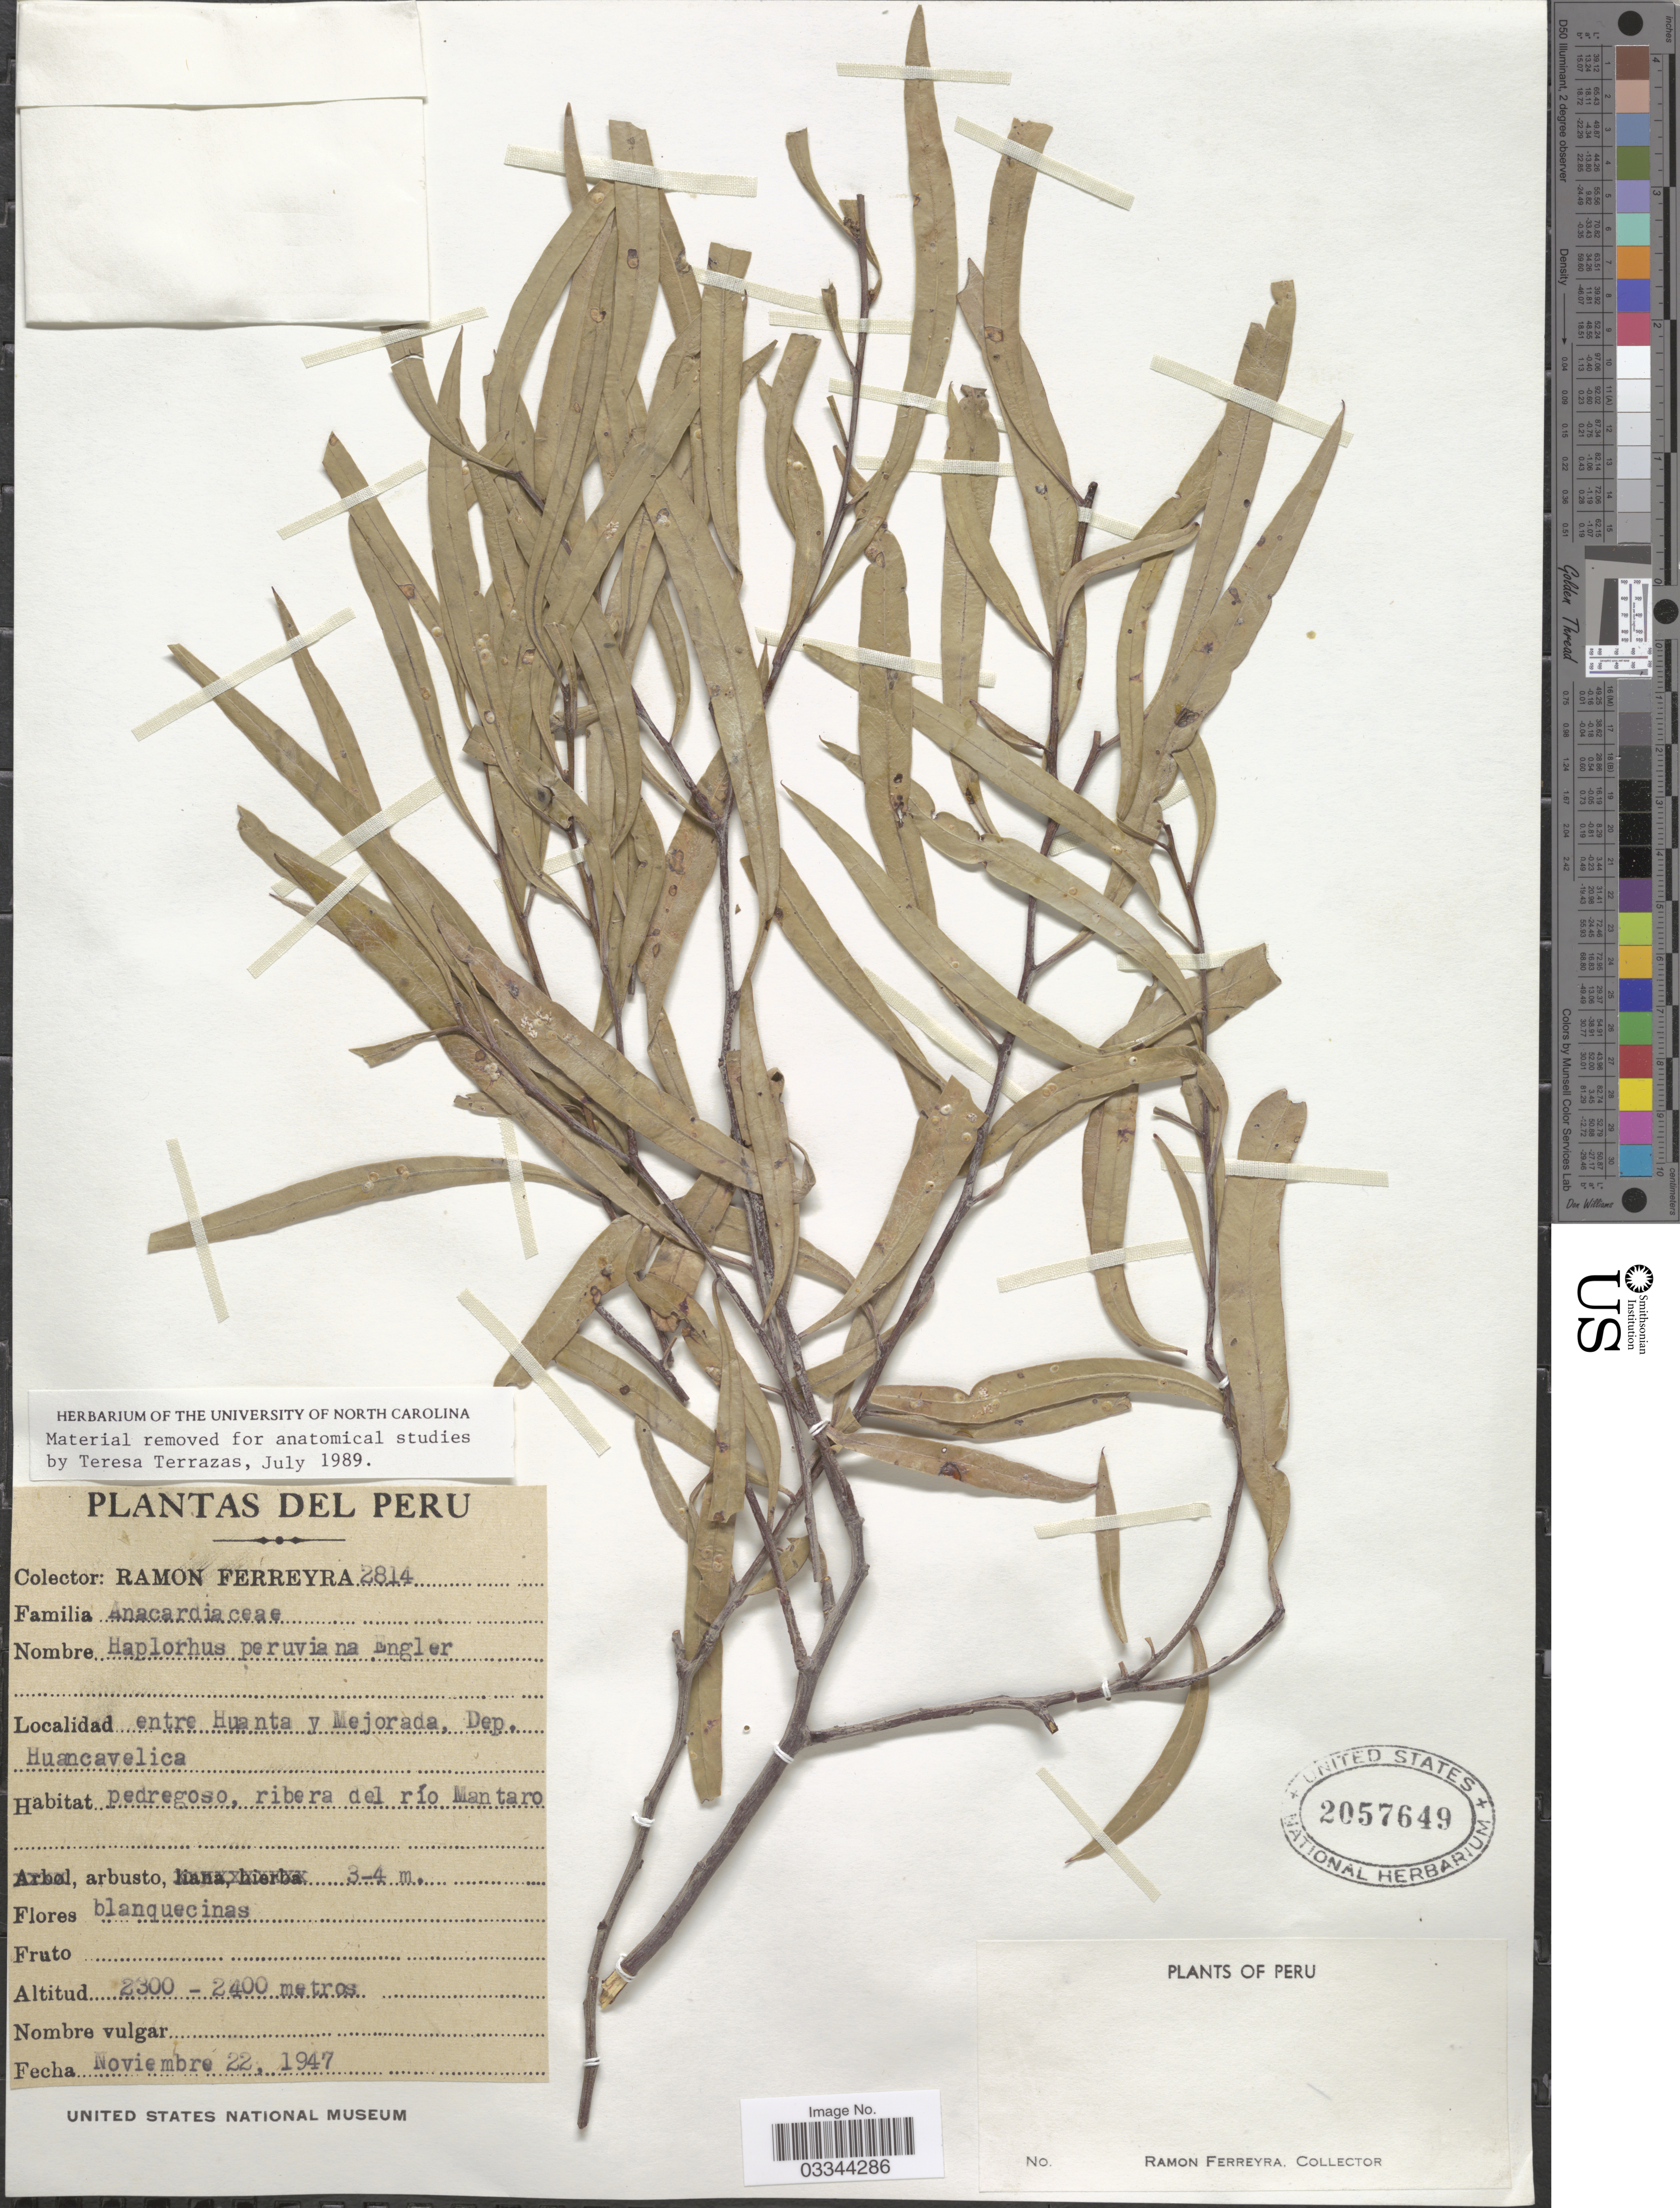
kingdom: Plantae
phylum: Tracheophyta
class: Magnoliopsida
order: Sapindales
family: Anacardiaceae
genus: Haplorhus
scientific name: Haplorhus peruviana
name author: Engl.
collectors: R. A. Ferreyra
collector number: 2814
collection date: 1947-11-22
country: Peru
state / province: Huancavelica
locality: Entre Huanta y Mejorada, Dep. Huancavelica.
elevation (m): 2300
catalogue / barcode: US 2057649